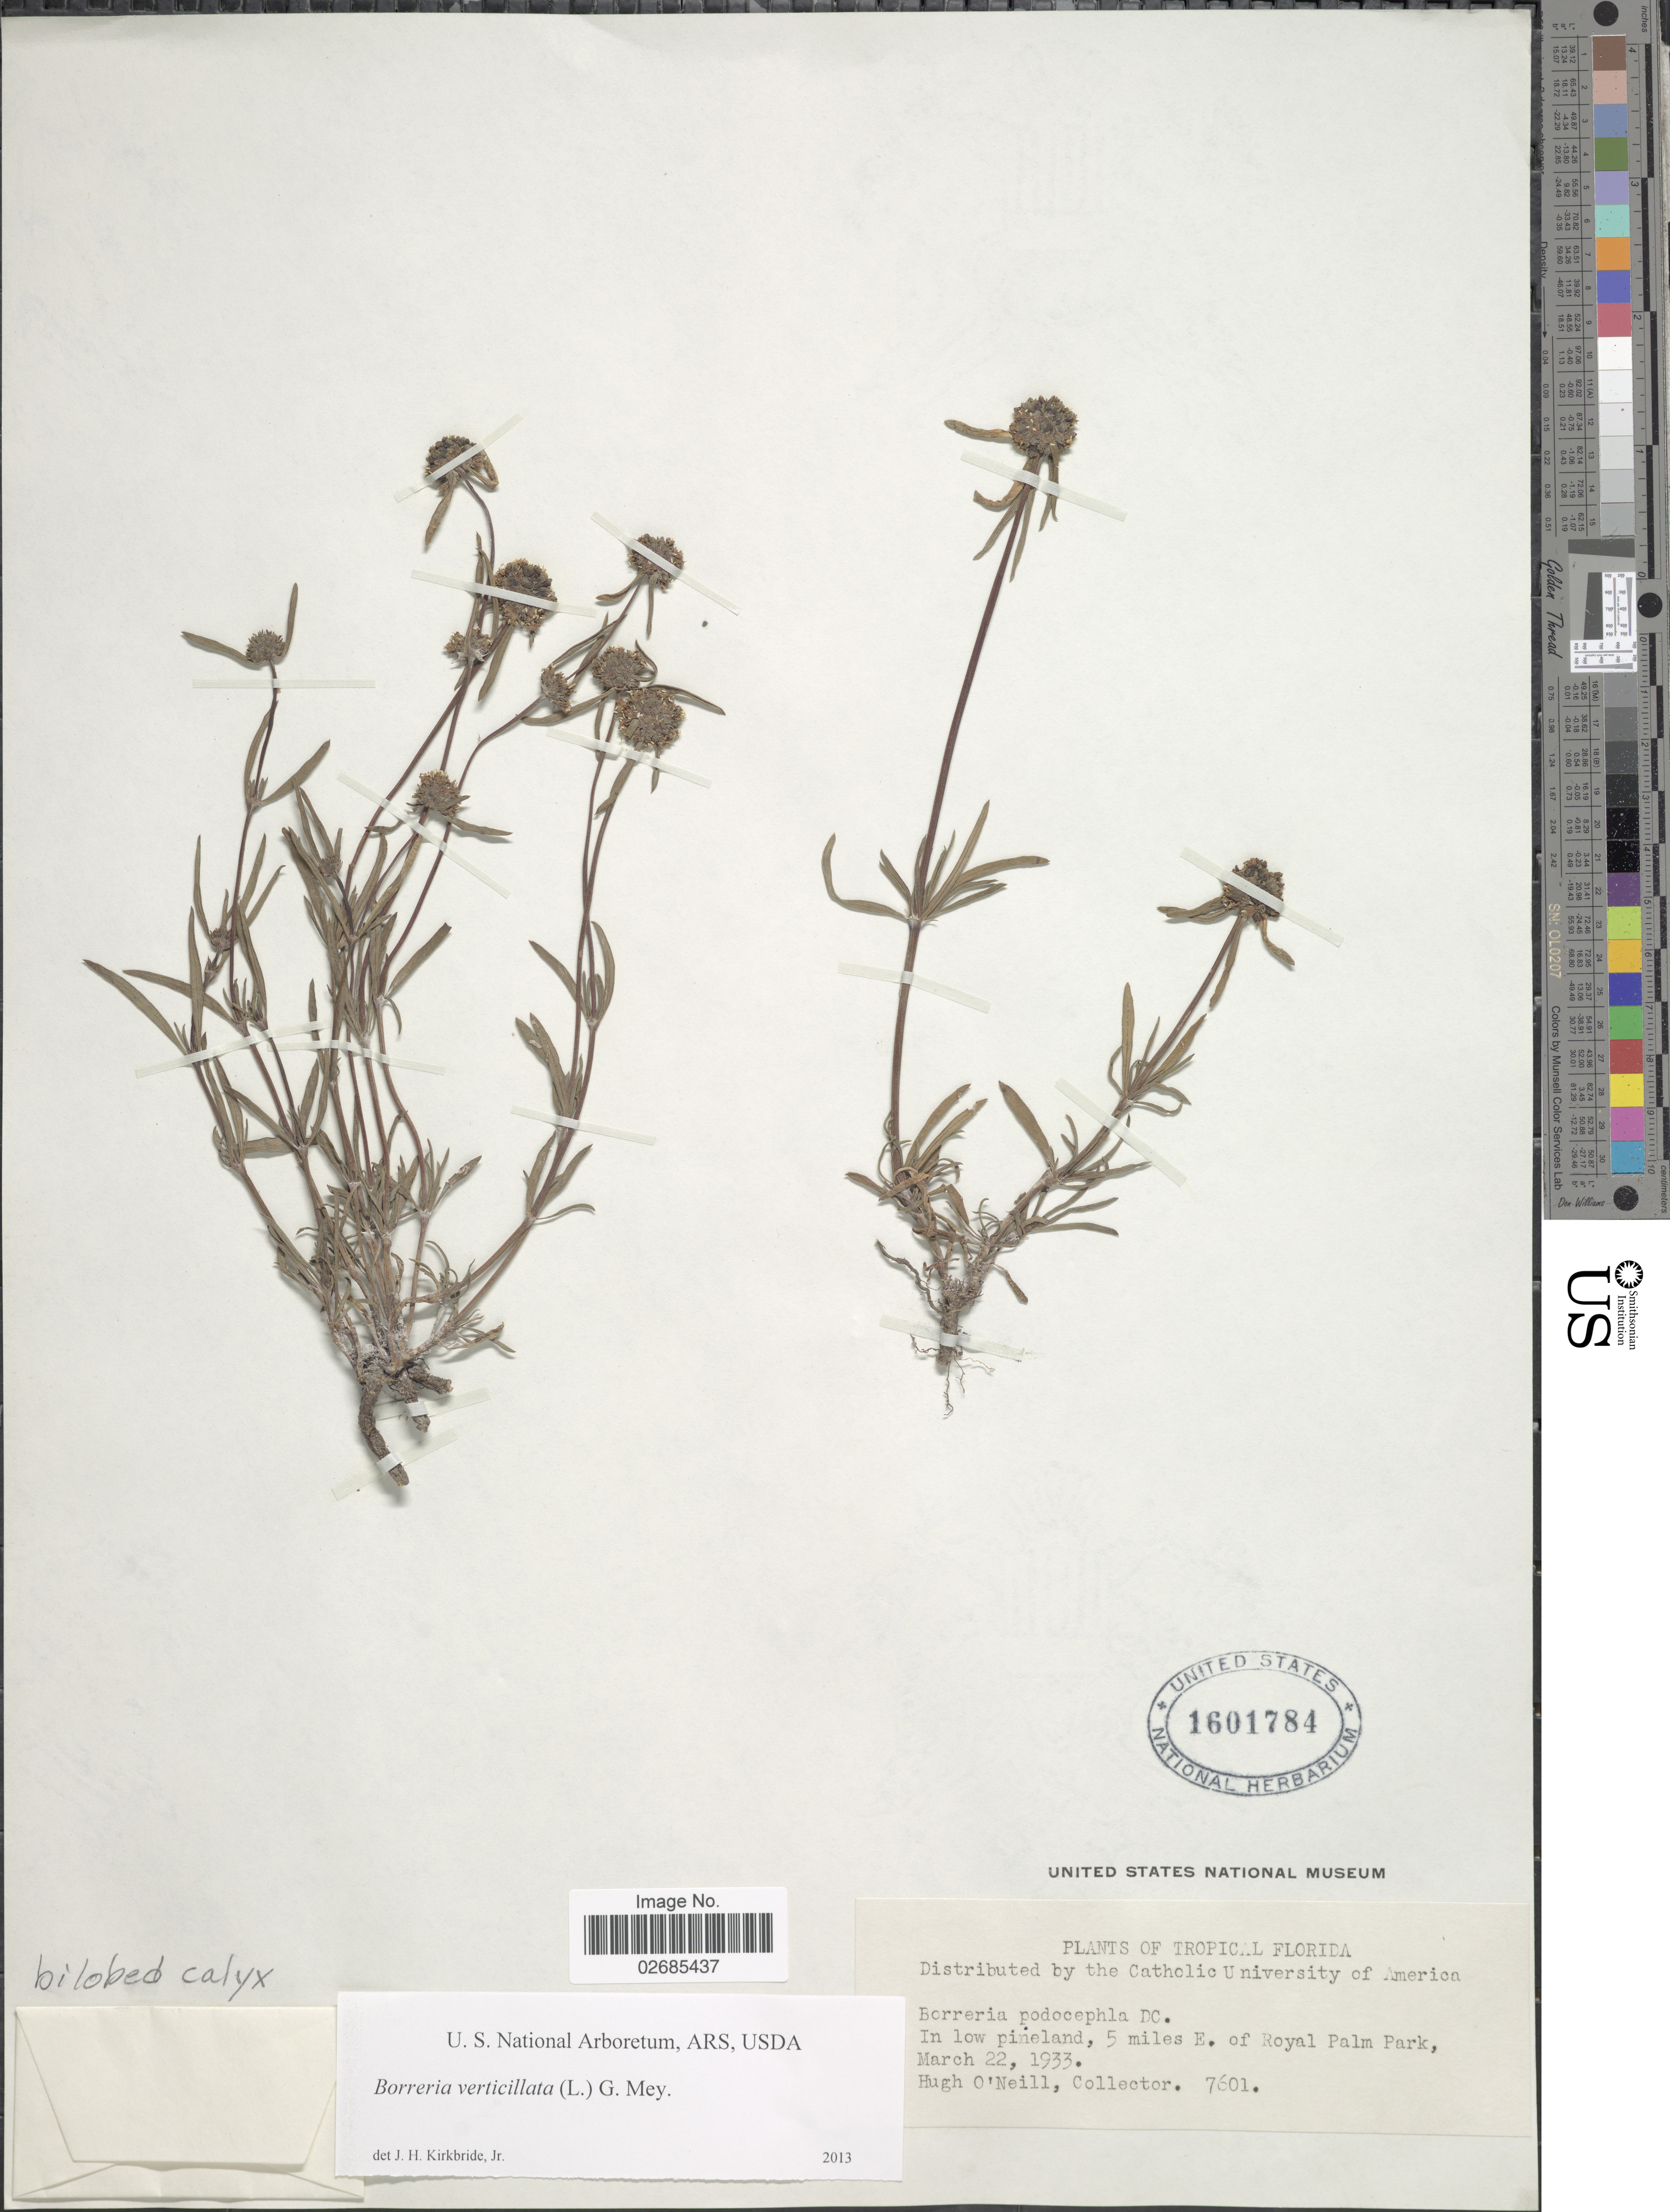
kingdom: Plantae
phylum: Tracheophyta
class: Magnoliopsida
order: Gentianales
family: Rubiaceae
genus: Borreria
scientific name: Borreria verticillata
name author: (L.) G. Mey.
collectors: H. O'Neill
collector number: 7601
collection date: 1933-03-22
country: United States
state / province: Florida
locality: Tropical Florida. 5 miles E. of Royal Palm Park.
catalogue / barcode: US 1601784